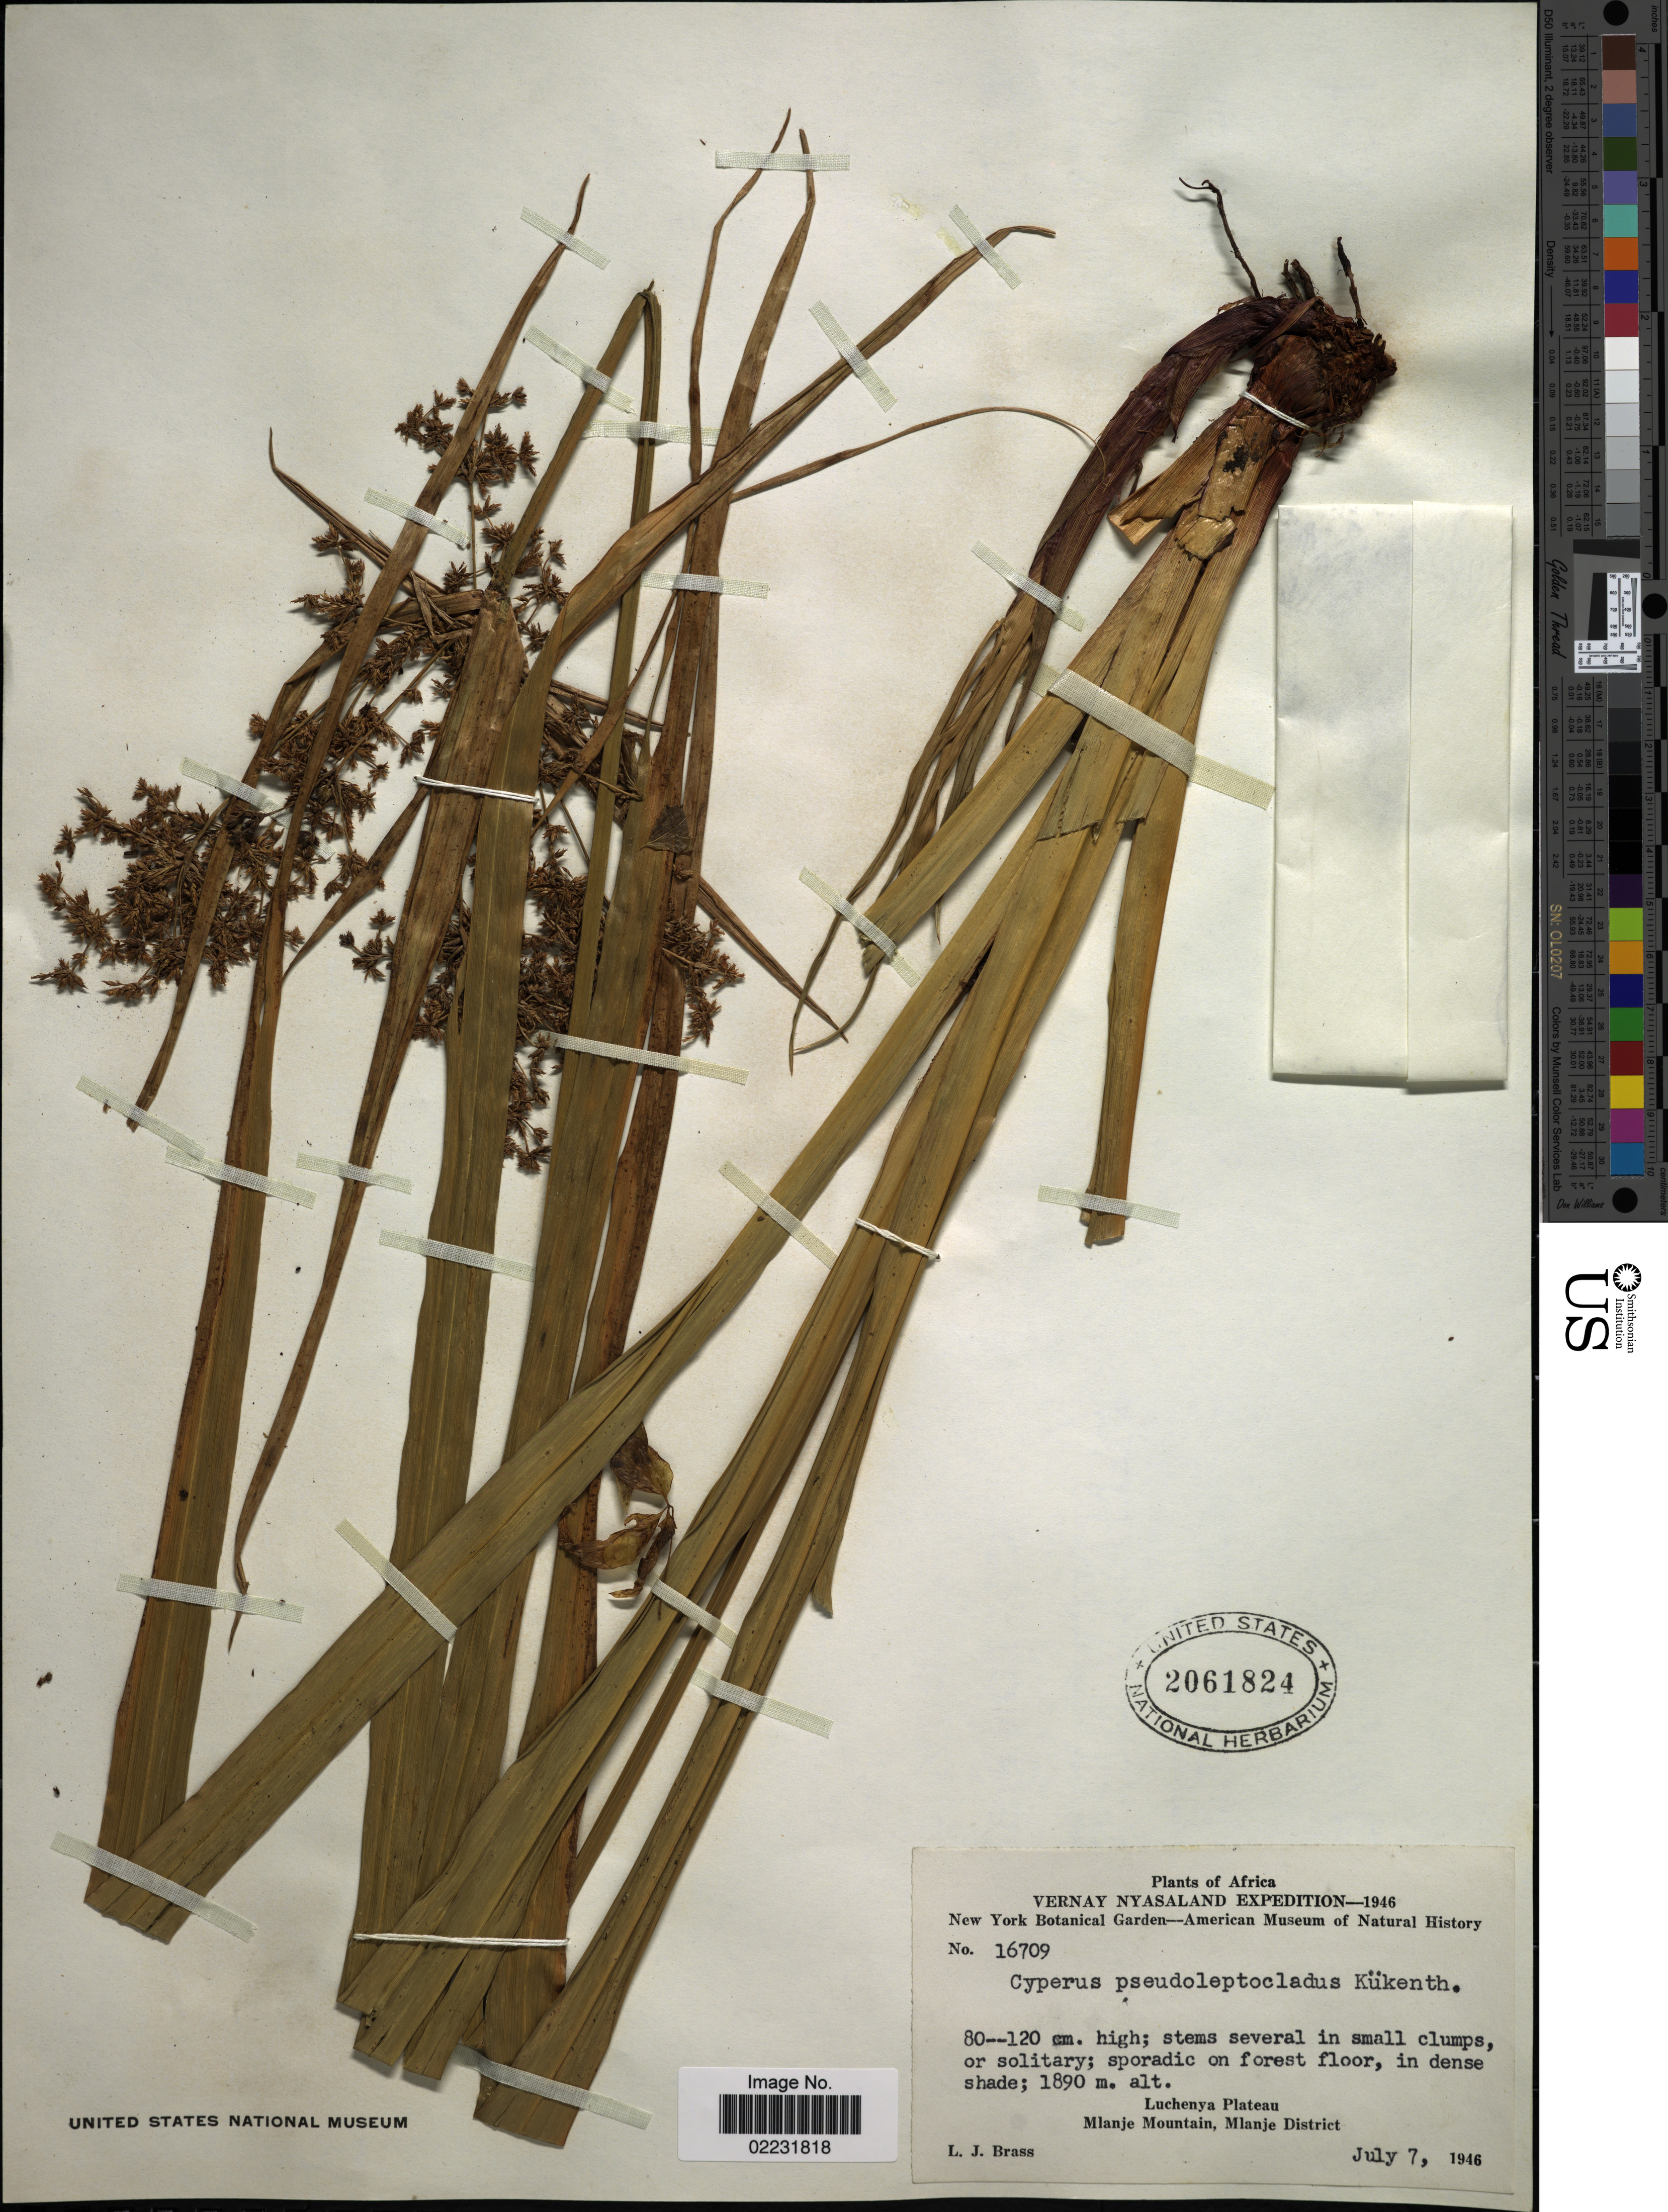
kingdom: Plantae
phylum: Tracheophyta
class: Liliopsida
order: Poales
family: Cyperaceae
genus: Cyperus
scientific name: Cyperus pseudoleptocladus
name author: Kük.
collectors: L. J. Brass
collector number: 16709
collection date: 1946-07-07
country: Malawi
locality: Vernay Nyasaland, Luchenya Plateau, Mlanje Mountain, Mlanje District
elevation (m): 1890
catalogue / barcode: US 2061824